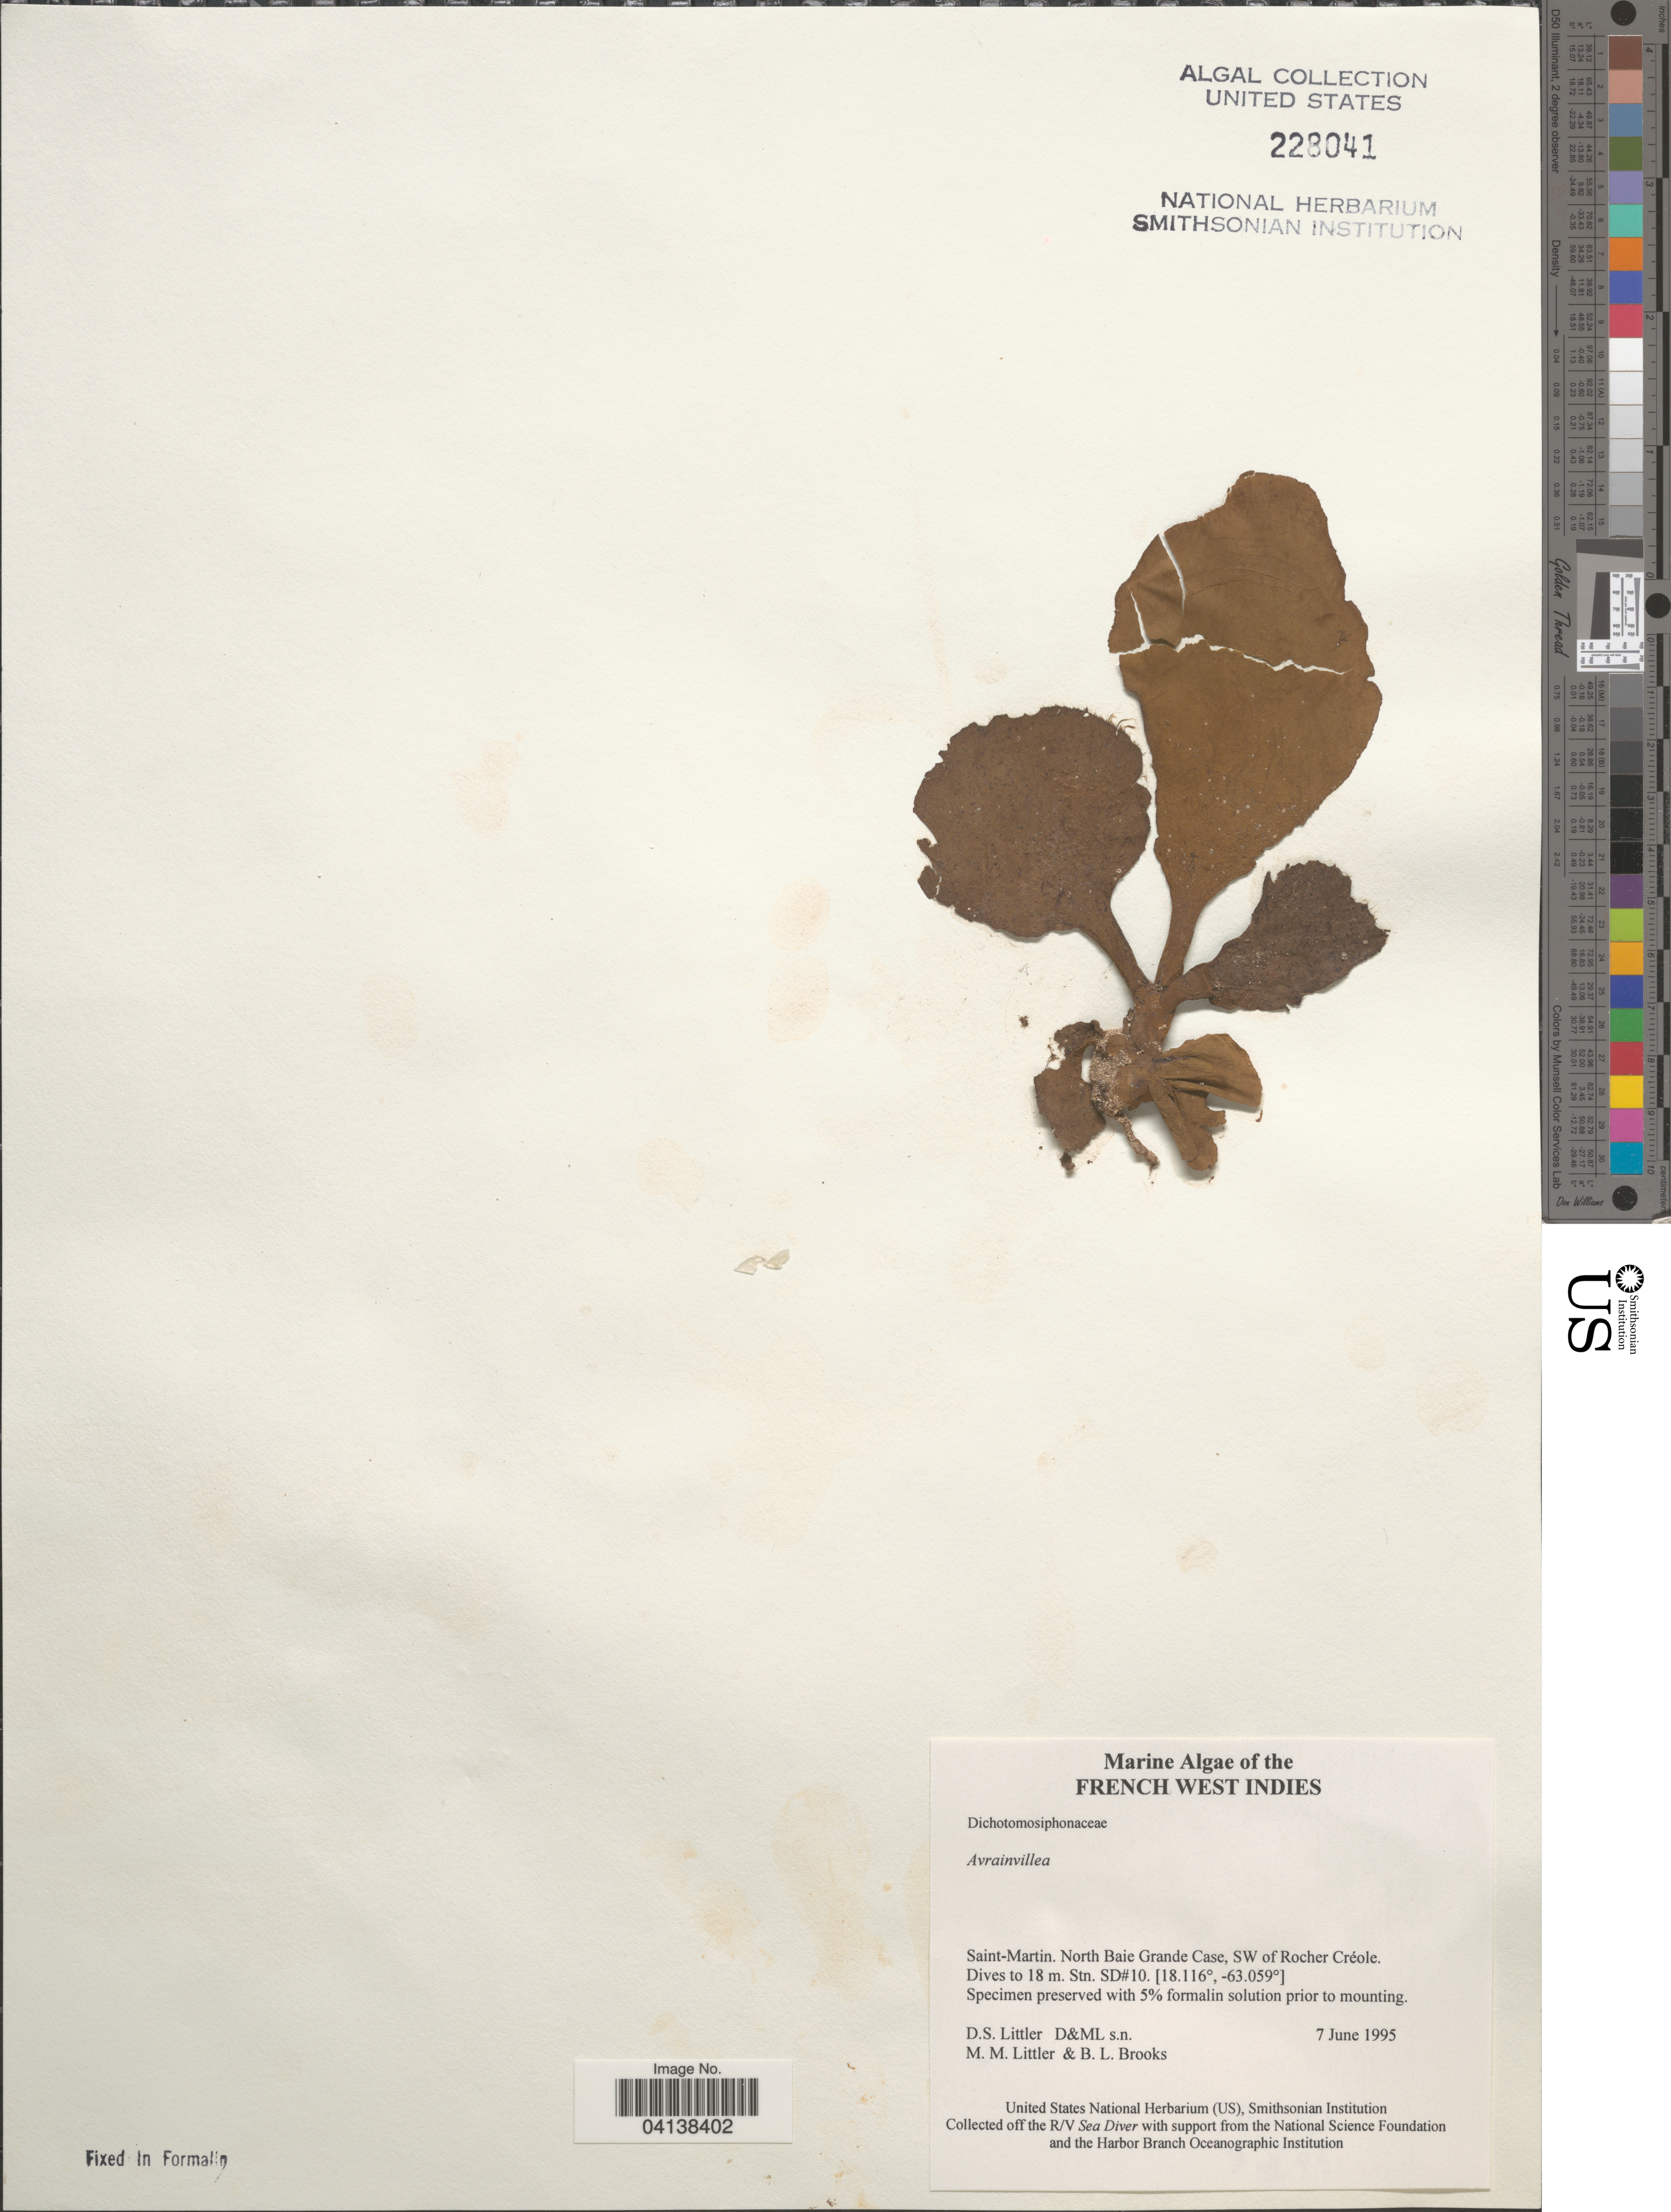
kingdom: Plantae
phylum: Chlorophyta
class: Ulvophyceae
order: Bryopsidales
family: Dichotomosiphonaceae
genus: Avrainvillea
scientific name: Avrainvillea sp.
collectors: D. S. Littler & B. Brooks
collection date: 1995-06-07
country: Saint Martin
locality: French West Indies. Saint-Martin. North Baie Grande Case, SW of Rocher Créole. Stn. SD#10.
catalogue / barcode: US 228041